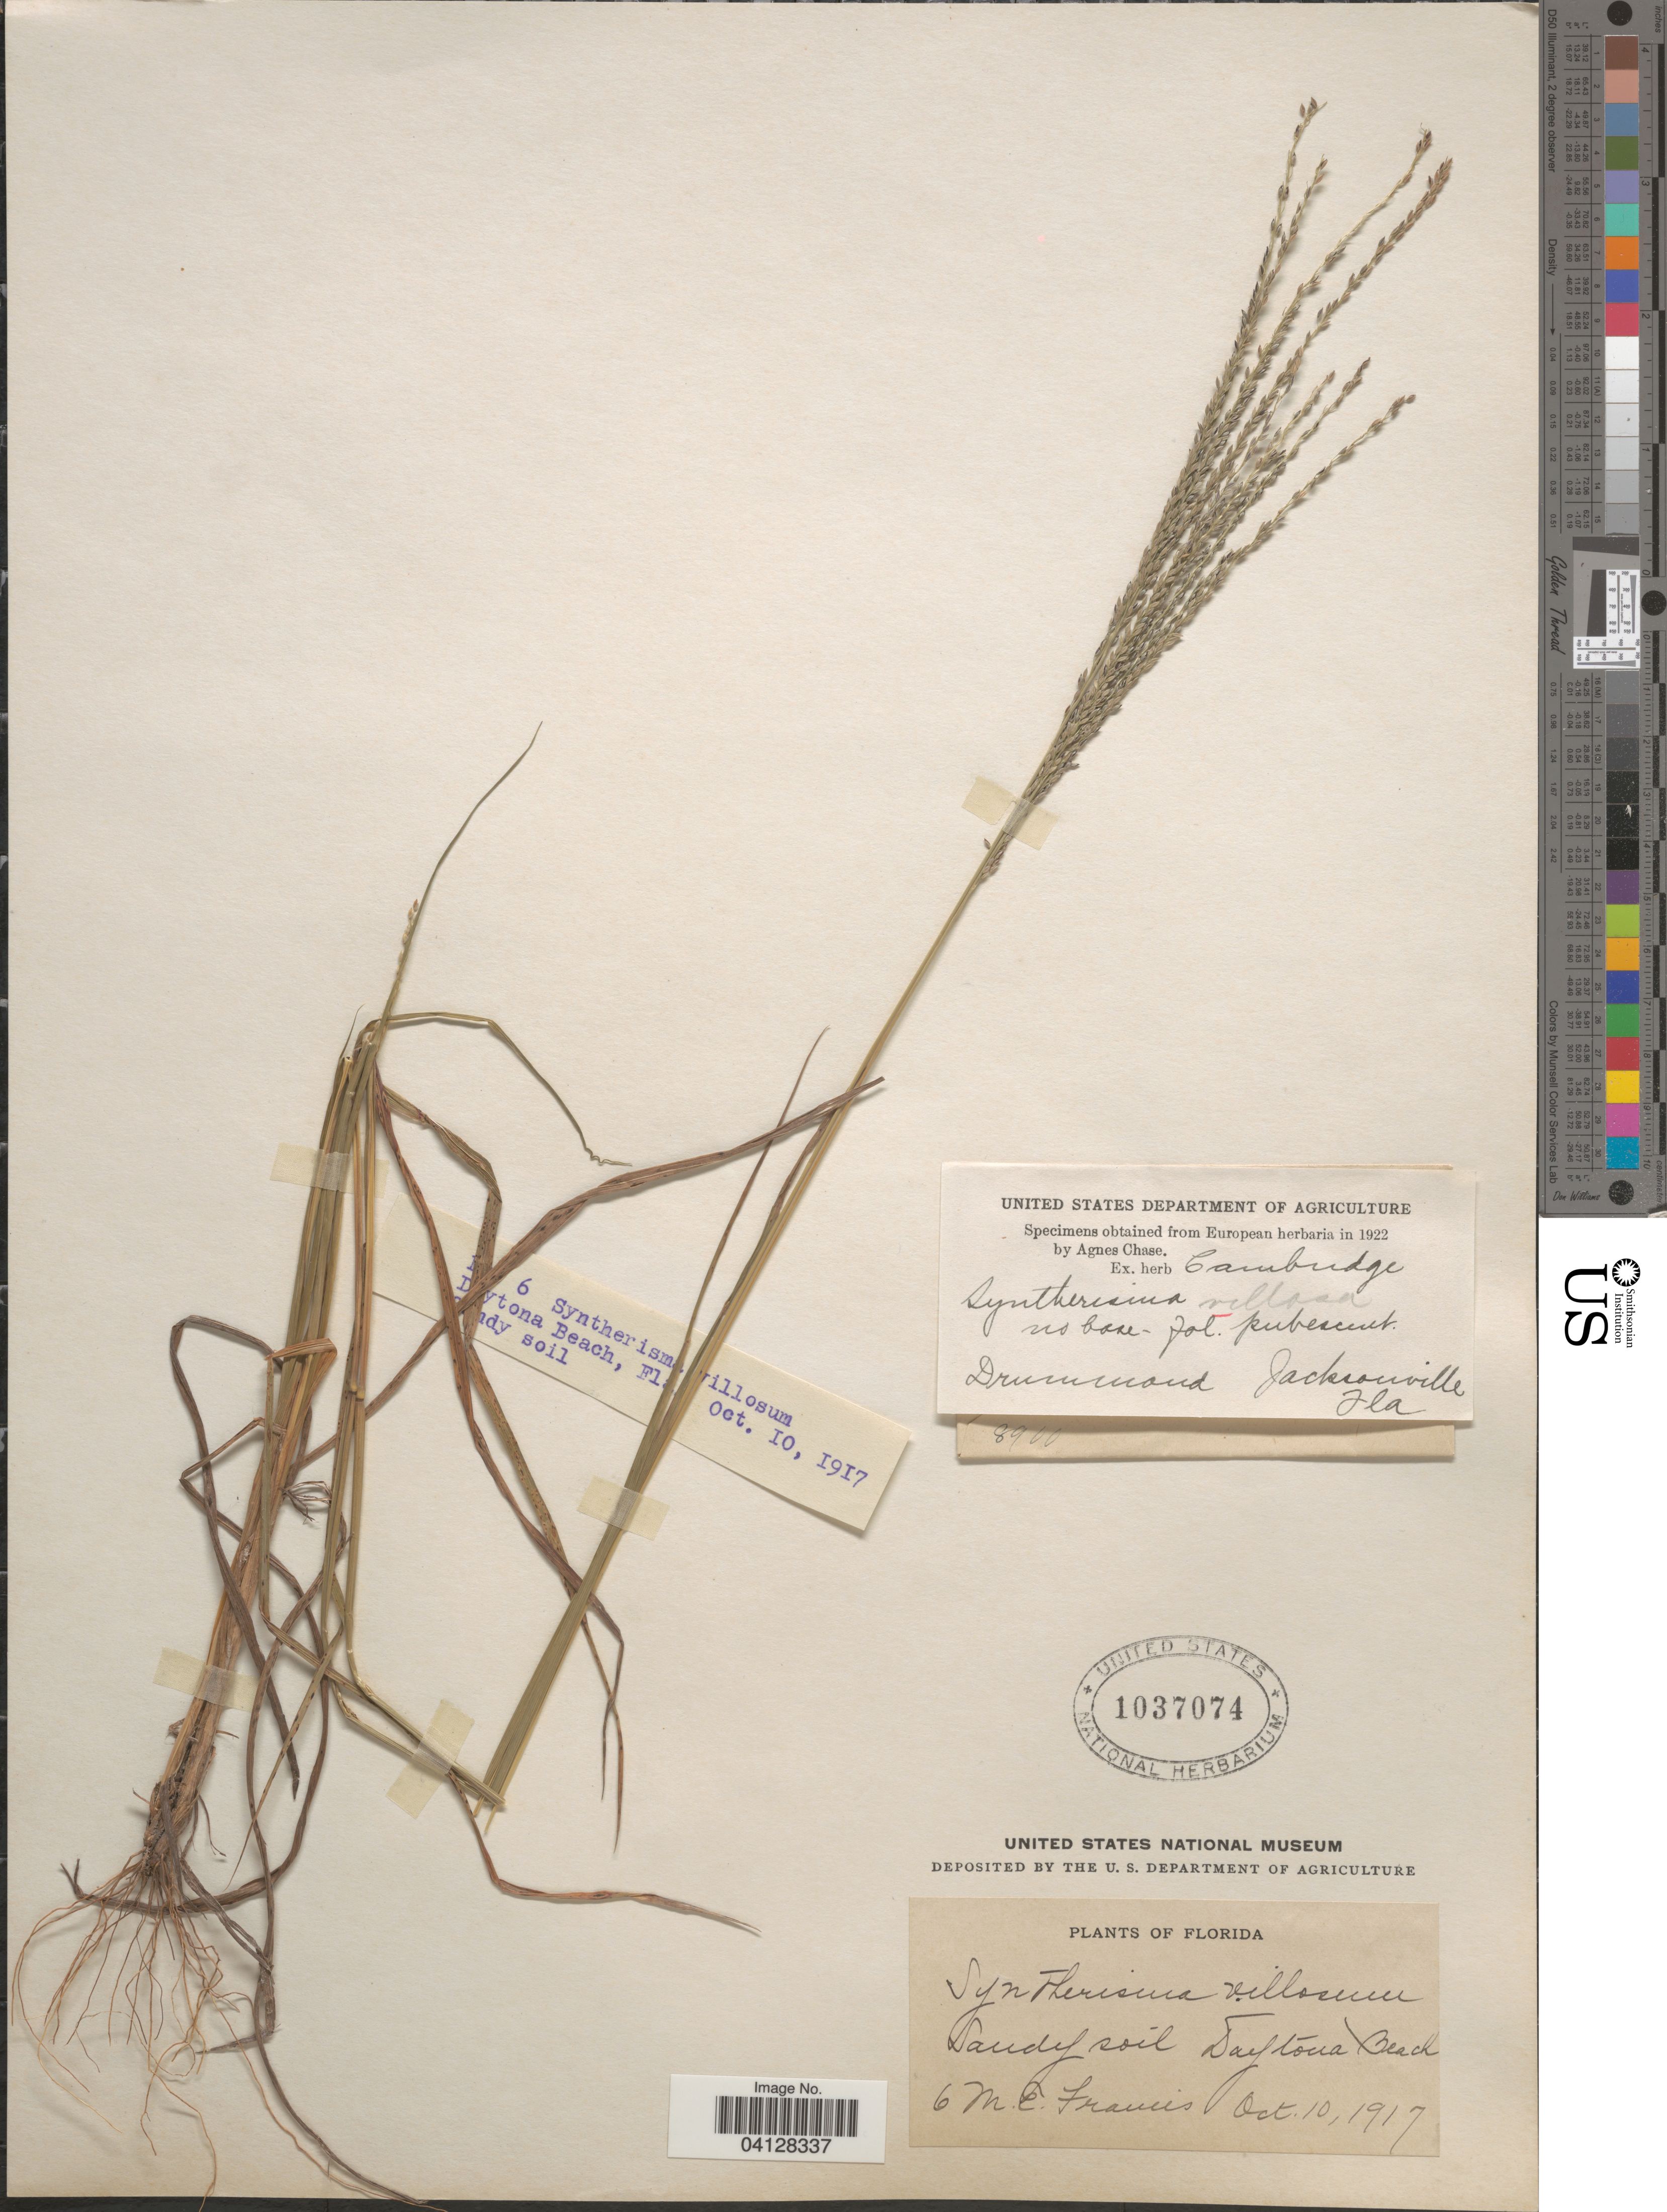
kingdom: Plantae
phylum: Tracheophyta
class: Liliopsida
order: Poales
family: Poaceae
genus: Syntherisma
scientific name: Syntherisma villosa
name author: Walter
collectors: M. E. Francis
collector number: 6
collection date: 1917-10-10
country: United States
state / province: Florida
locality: Daytona Beach.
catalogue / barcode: US 1037074